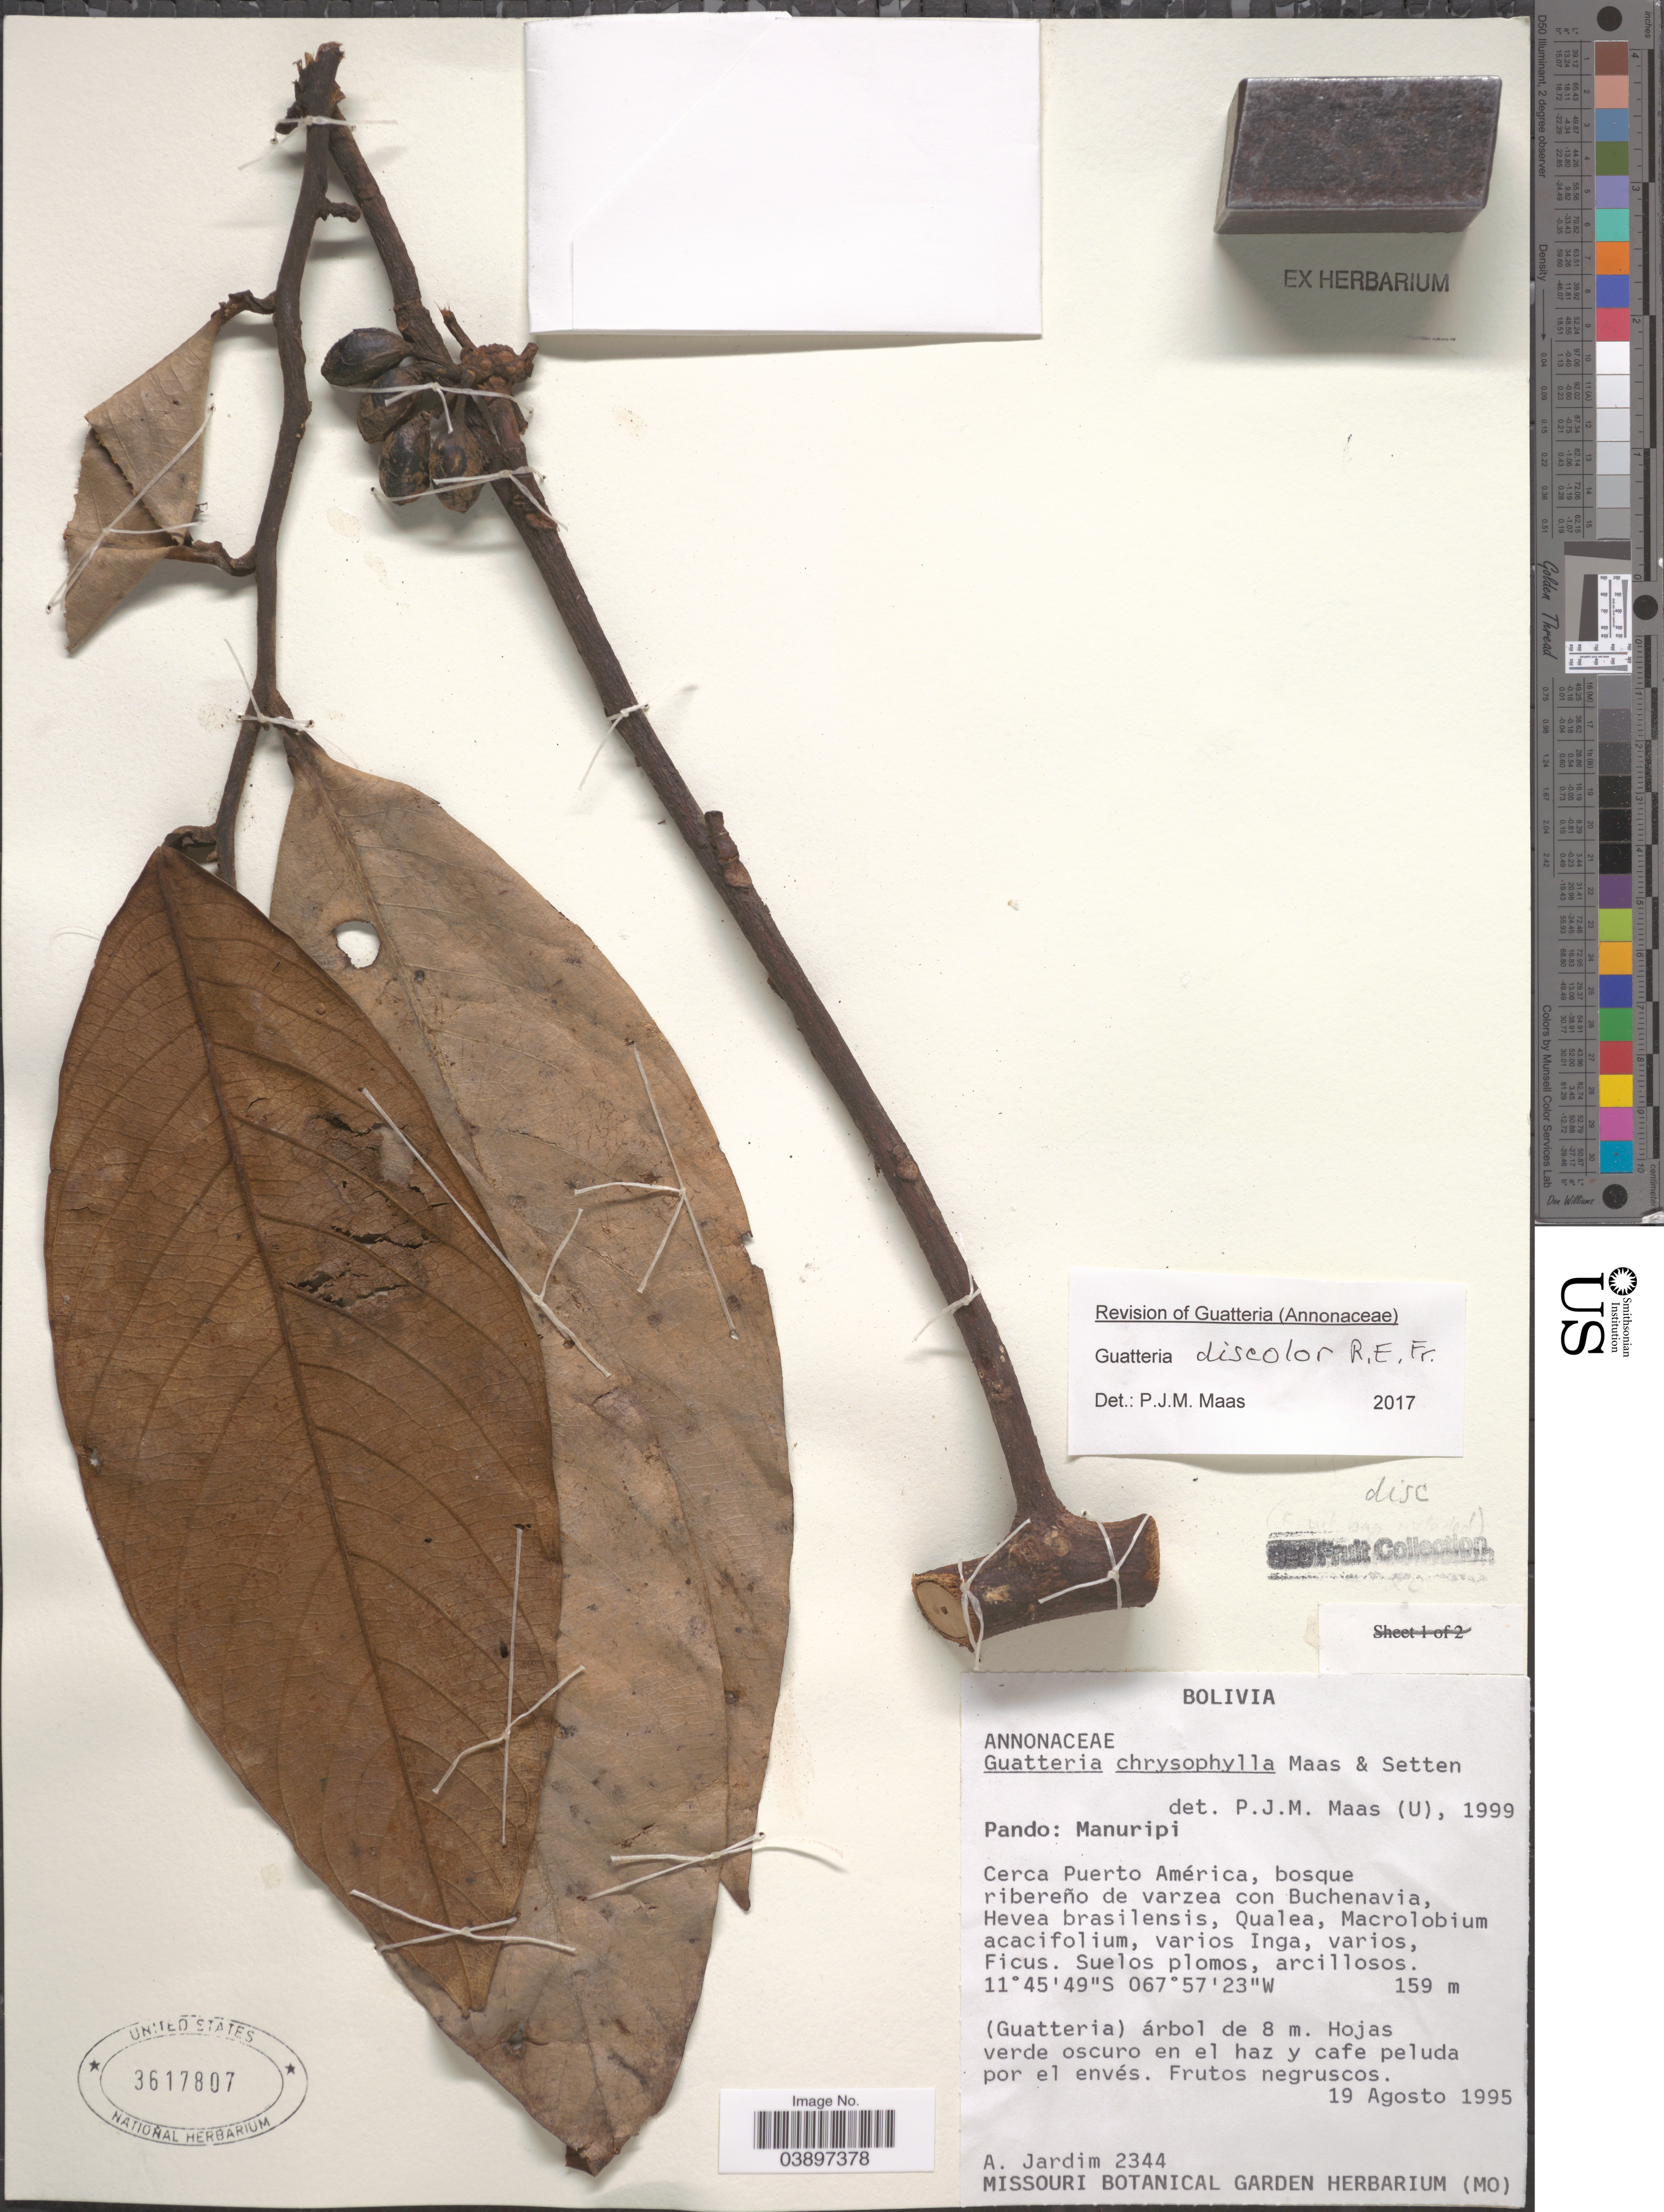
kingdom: Plantae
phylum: Tracheophyta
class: Magnoliopsida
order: Magnoliales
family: Annonaceae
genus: Guatteria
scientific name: Guatteria discolor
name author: R.E. Fr.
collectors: A. Jardim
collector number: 2344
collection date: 1995-08-19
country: Bolivia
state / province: Pando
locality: Manuripi. Cerca Puerto América, bosque ribereño de varzea con Buchenavi.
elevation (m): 159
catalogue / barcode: US 3617807